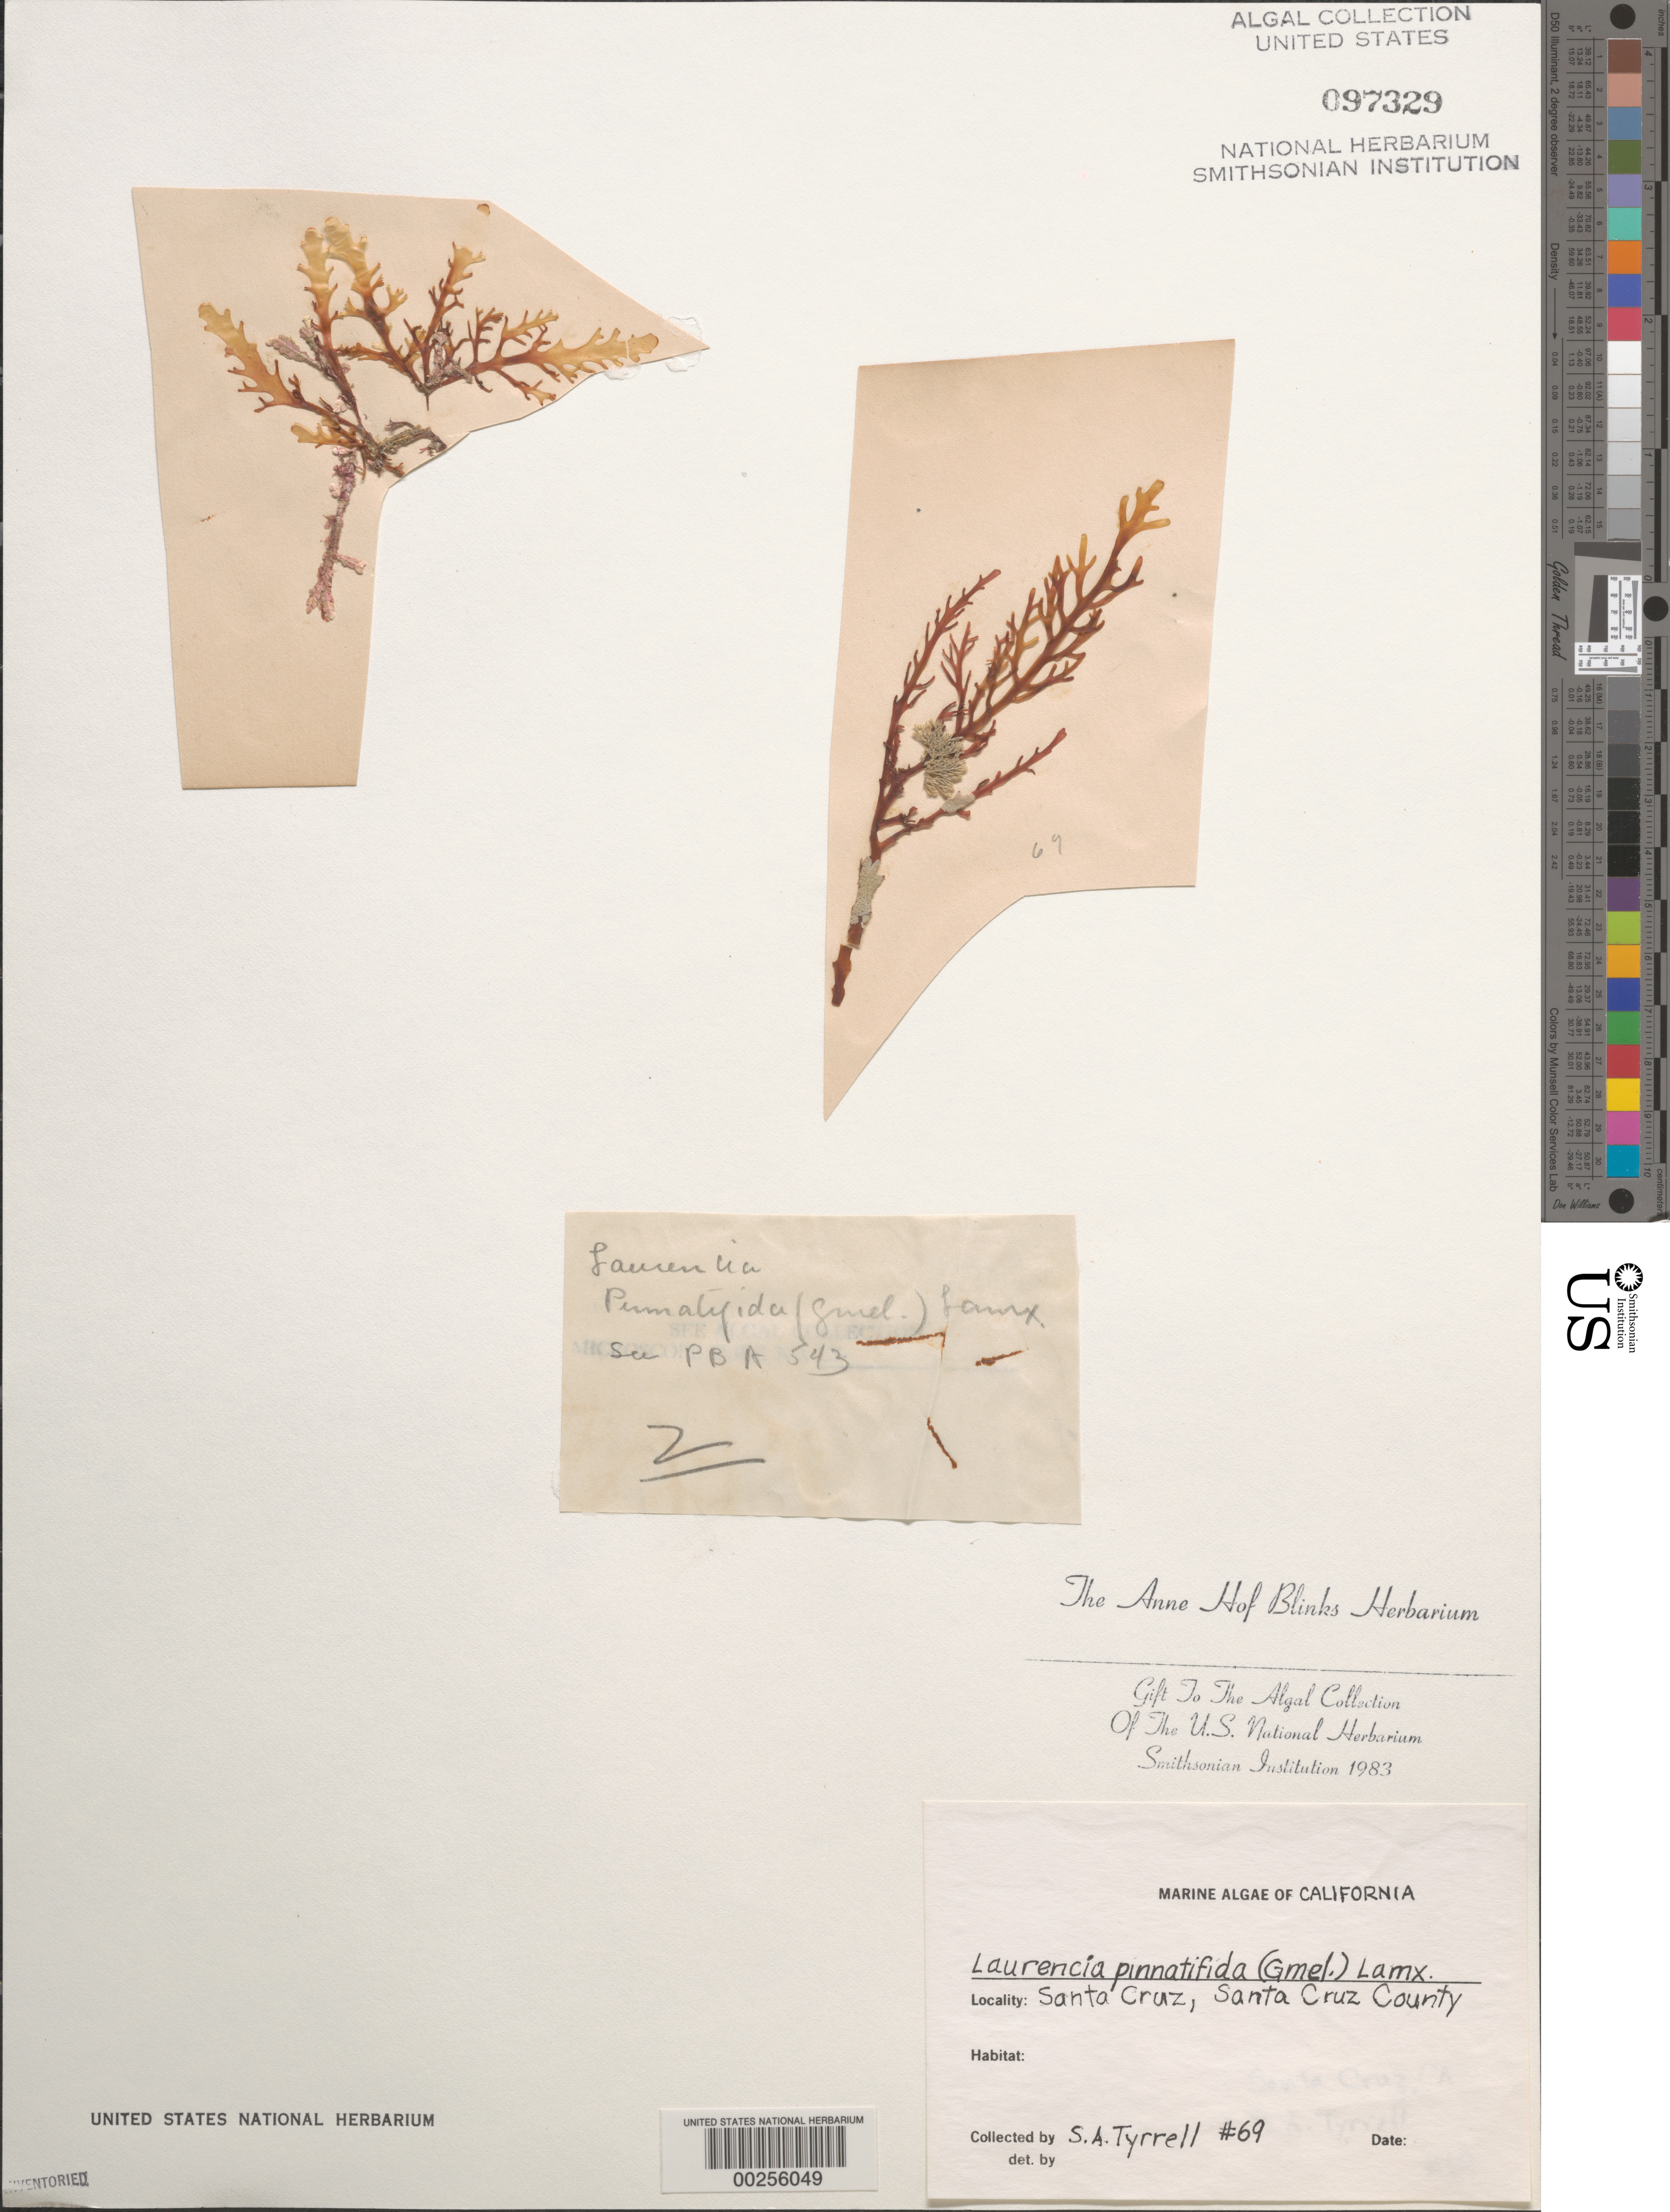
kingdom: Plantae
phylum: Rhodophyta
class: Florideophyceae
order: Ceramiales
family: Rhodomelaceae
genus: Osmundea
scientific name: Osmundea pinnatifida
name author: (Huds.) Stackh.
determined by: Algae name updating Project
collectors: C. Tyrrell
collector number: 69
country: United States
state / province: California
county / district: Santa Cruz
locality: Santa Cruz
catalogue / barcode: US 97329